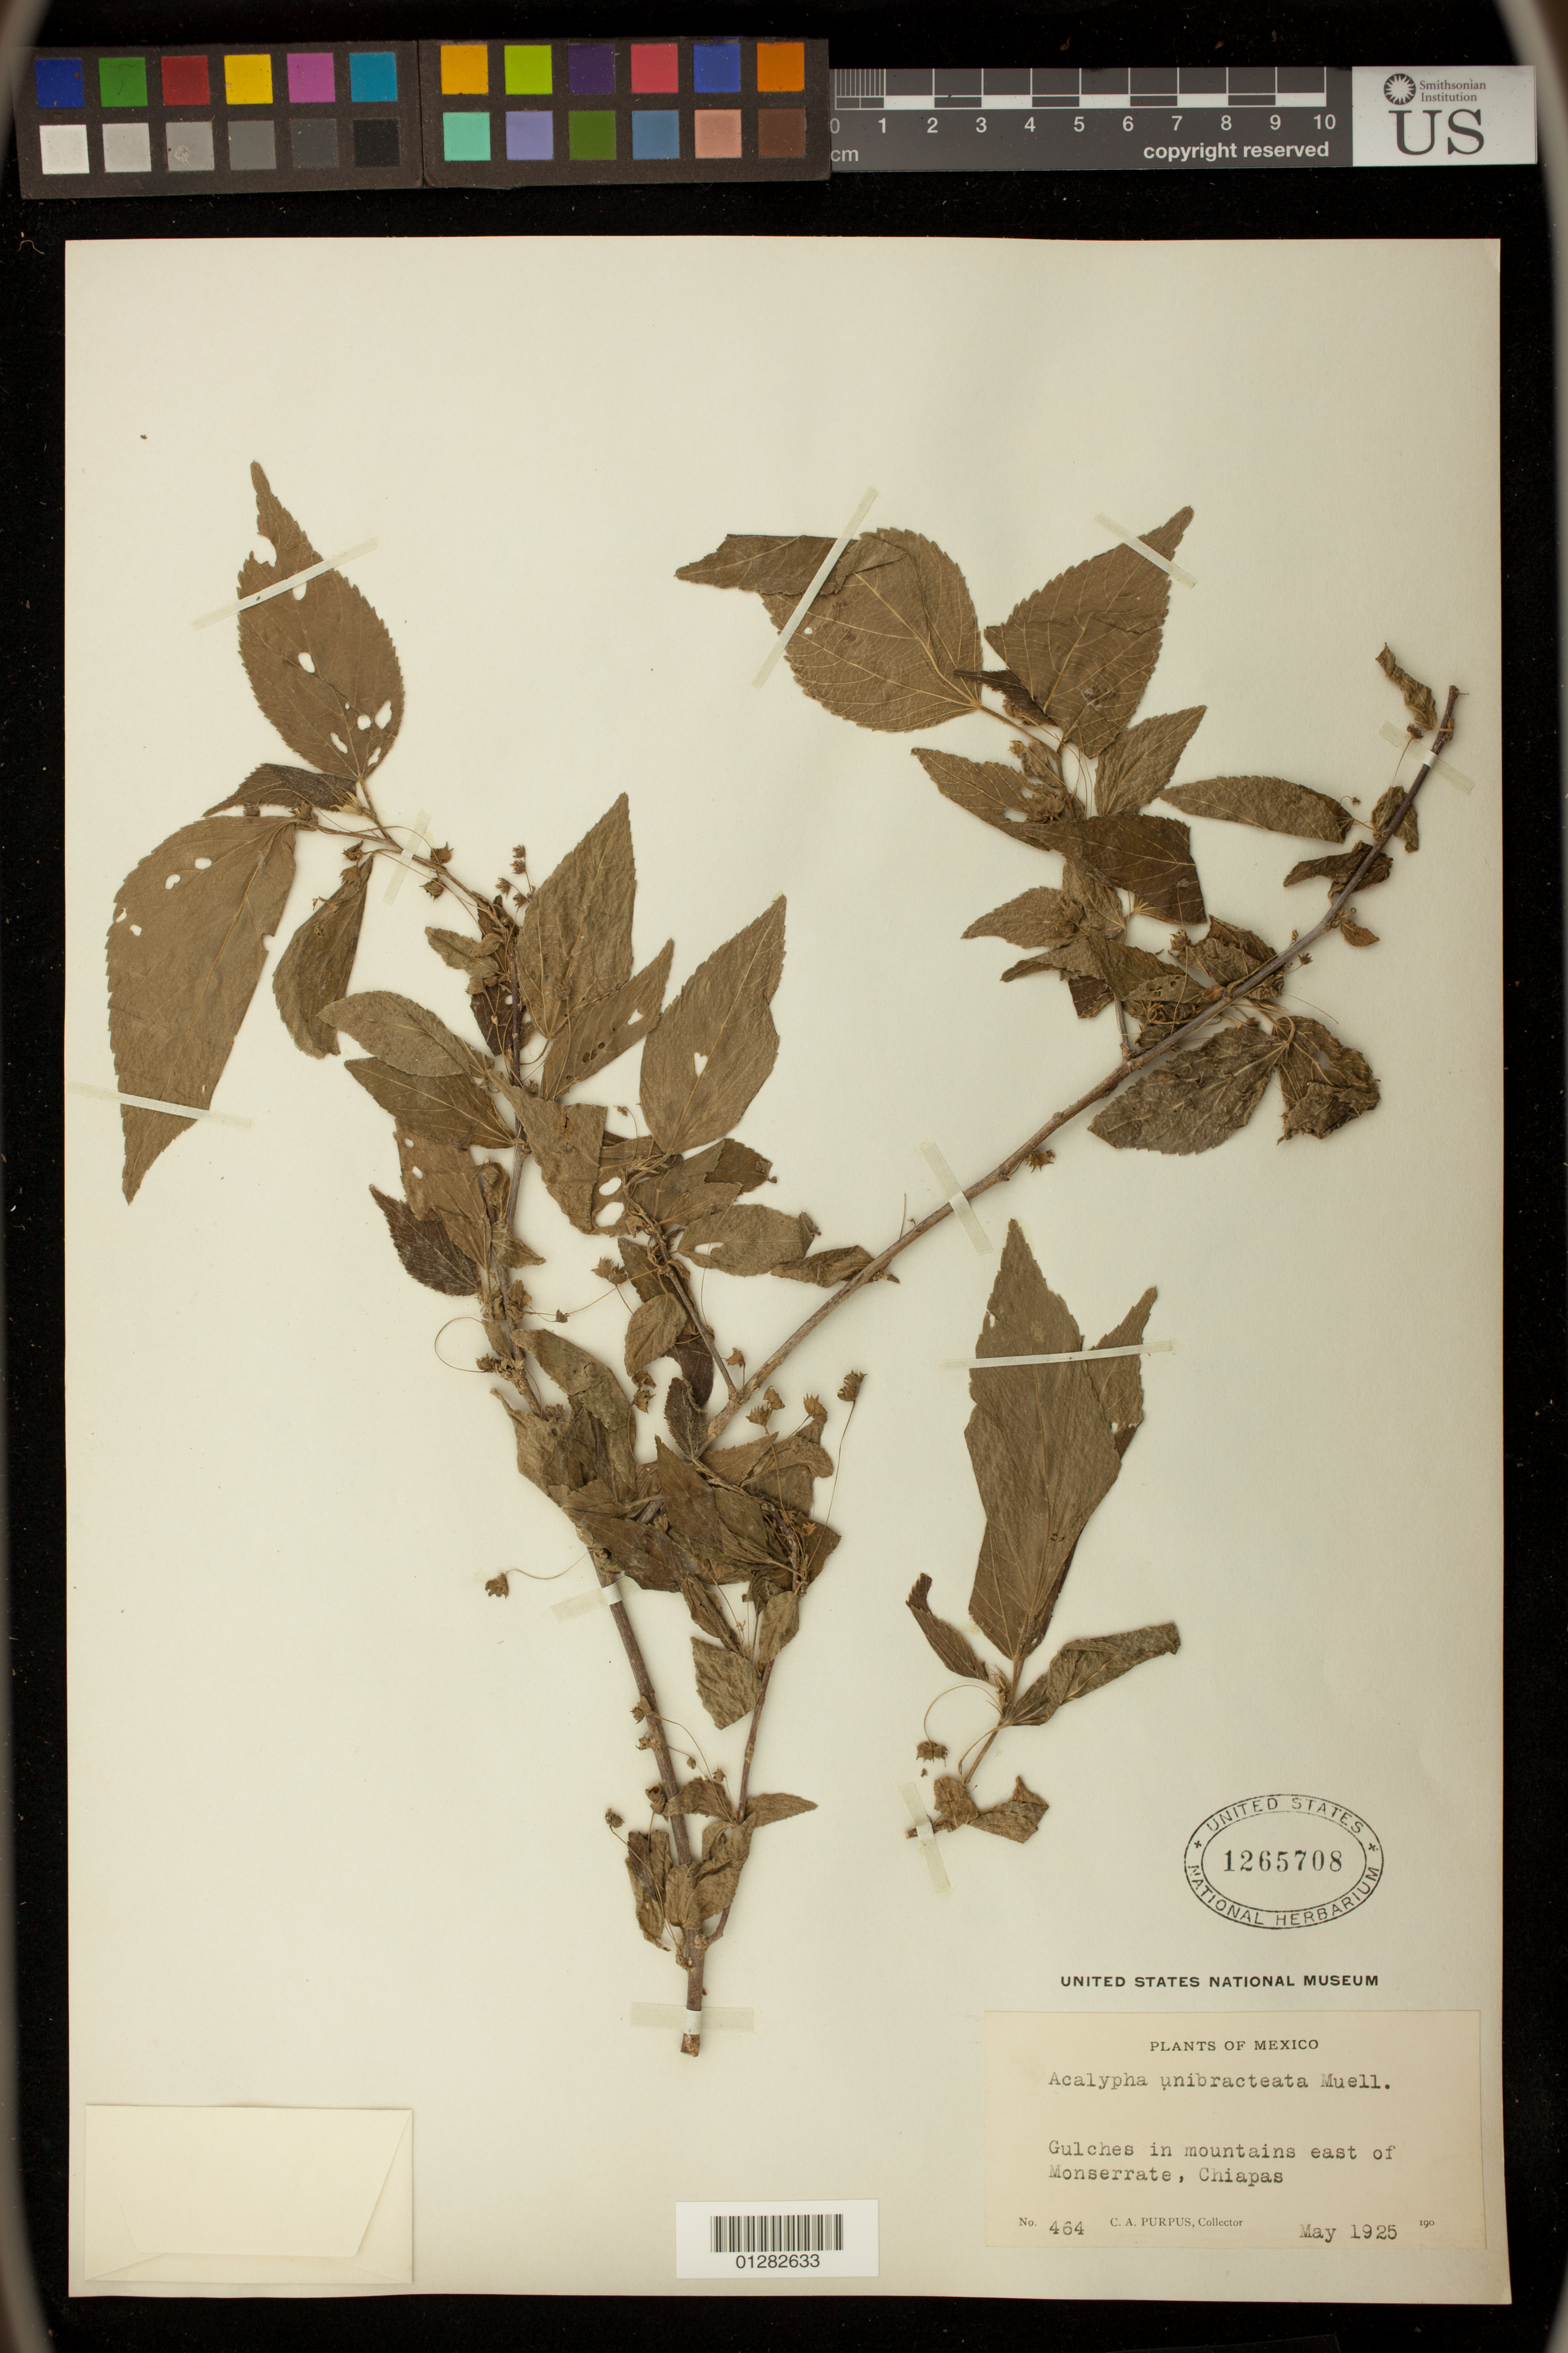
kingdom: Plantae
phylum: Tracheophyta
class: Magnoliopsida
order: Malpighiales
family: Euphorbiaceae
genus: Acalypha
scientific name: Acalypha unibracteata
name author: Müll. Arg.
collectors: C. A. Purpus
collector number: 464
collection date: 1925-05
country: Mexico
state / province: Chiapas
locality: Gulches in mountains east of Monserrate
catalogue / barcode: US 1265708